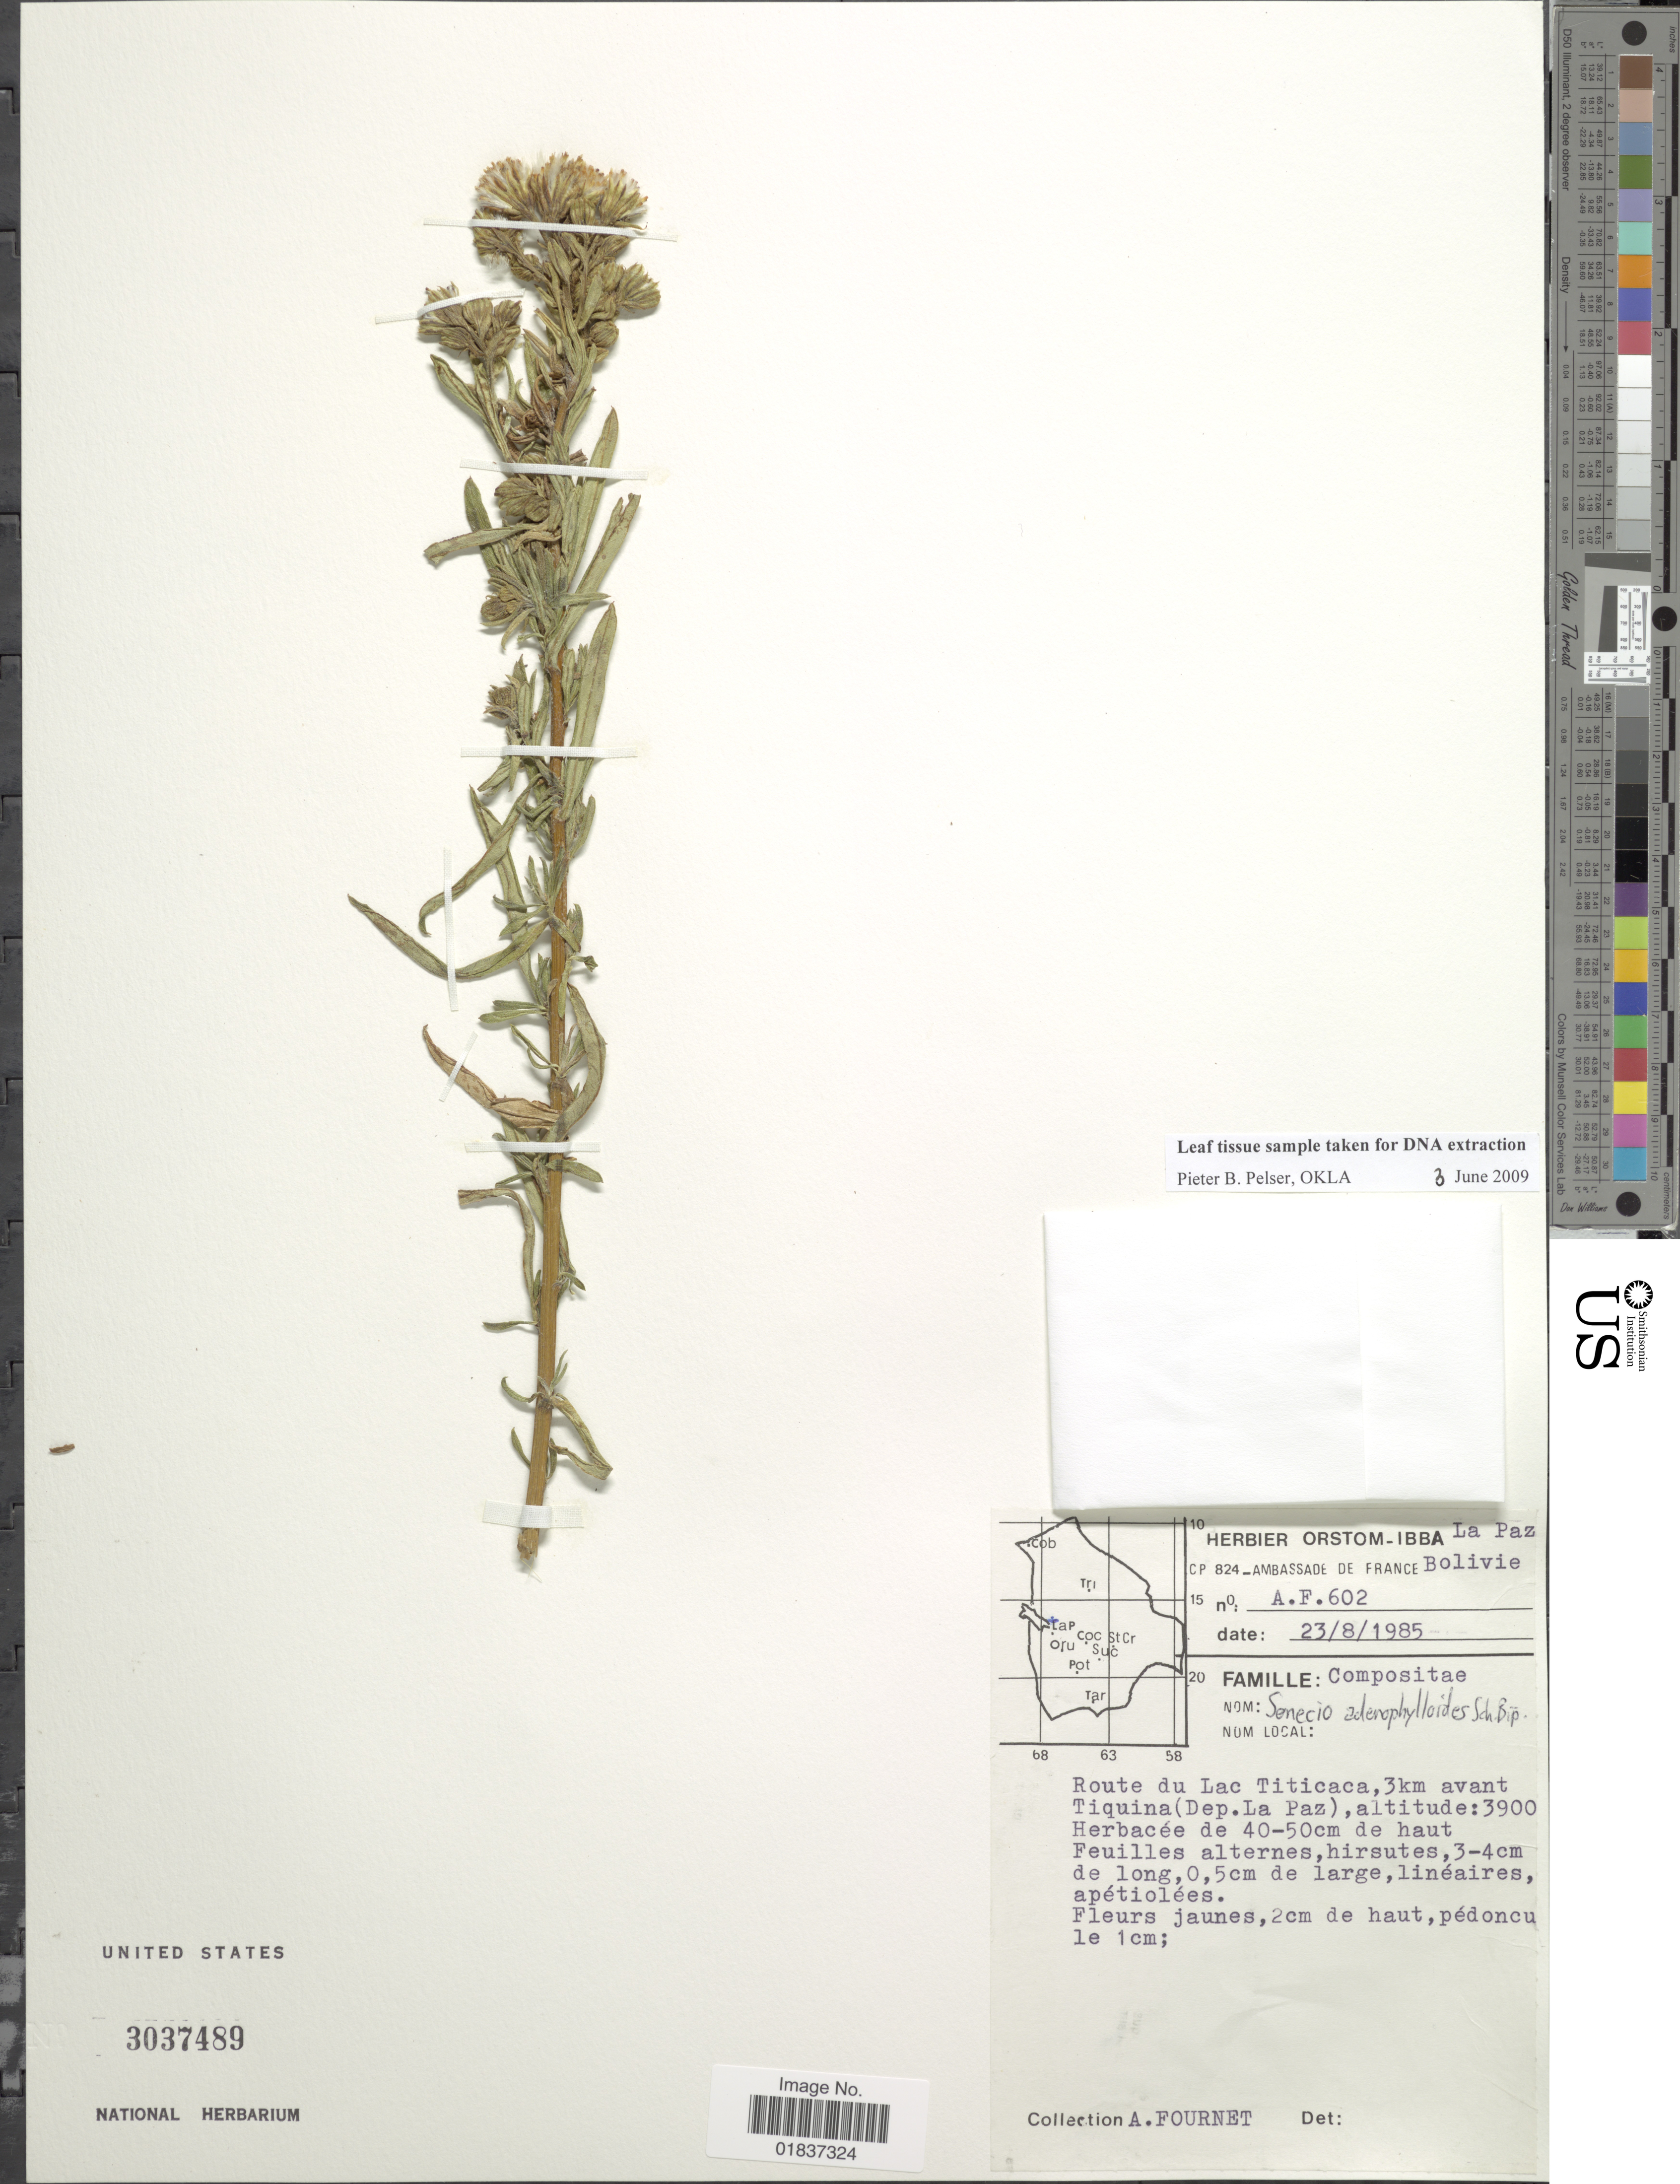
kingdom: Plantae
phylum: Tracheophyta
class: Magnoliopsida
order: Asterales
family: Asteraceae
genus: Senecio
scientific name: Senecio rufescens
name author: DC.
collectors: A. Fournet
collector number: A.F.602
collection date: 1985-08-23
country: Bolivia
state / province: La Paz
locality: La Paz. Route du Lac Titicaca, 3km avant Tiquina (Dep. La Paz),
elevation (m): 3900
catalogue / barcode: US 3037489